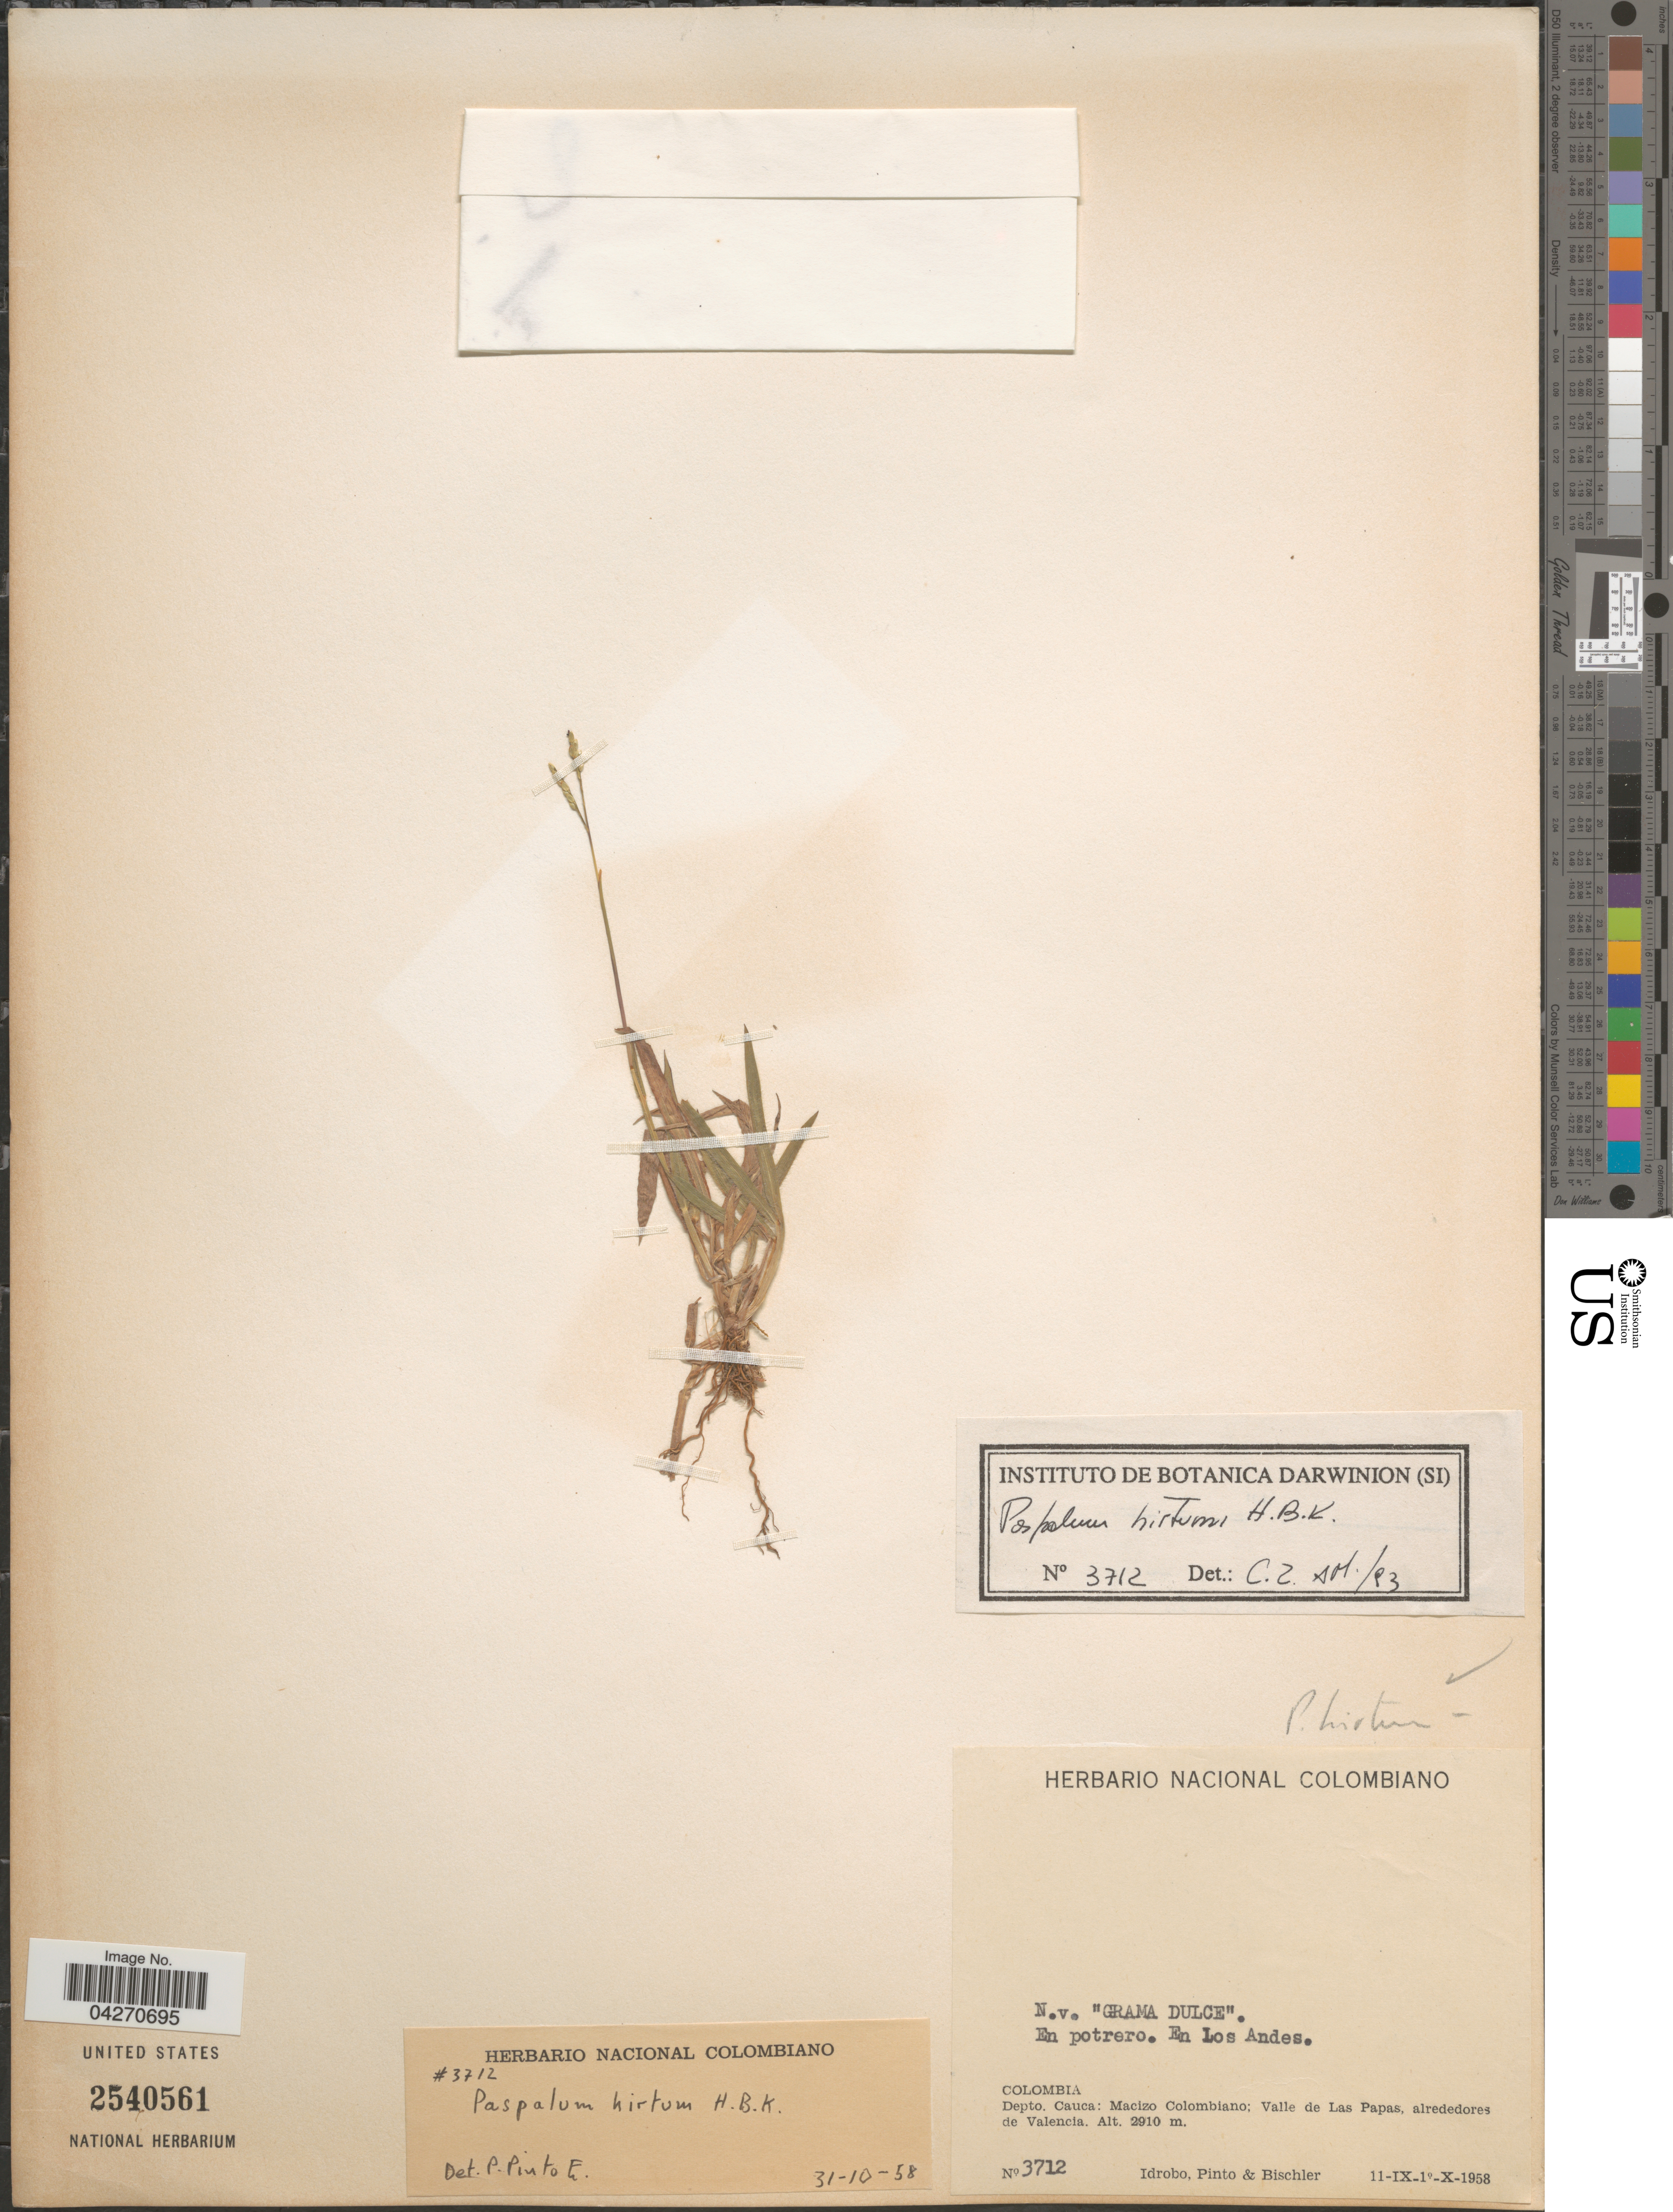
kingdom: Plantae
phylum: Tracheophyta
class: Liliopsida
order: Poales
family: Poaceae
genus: Paspalum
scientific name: Paspalum hirtum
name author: Kunth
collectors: -- Idrobo, Pinto, -- & -. Bischler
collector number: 3712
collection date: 1958-09-11/1958-10-01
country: Colombia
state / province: Cauca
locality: Depto. Cauca: Macizo Colombiano: Valle de Las Papas, alrededores de Valencia.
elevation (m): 2910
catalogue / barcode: US 2540561